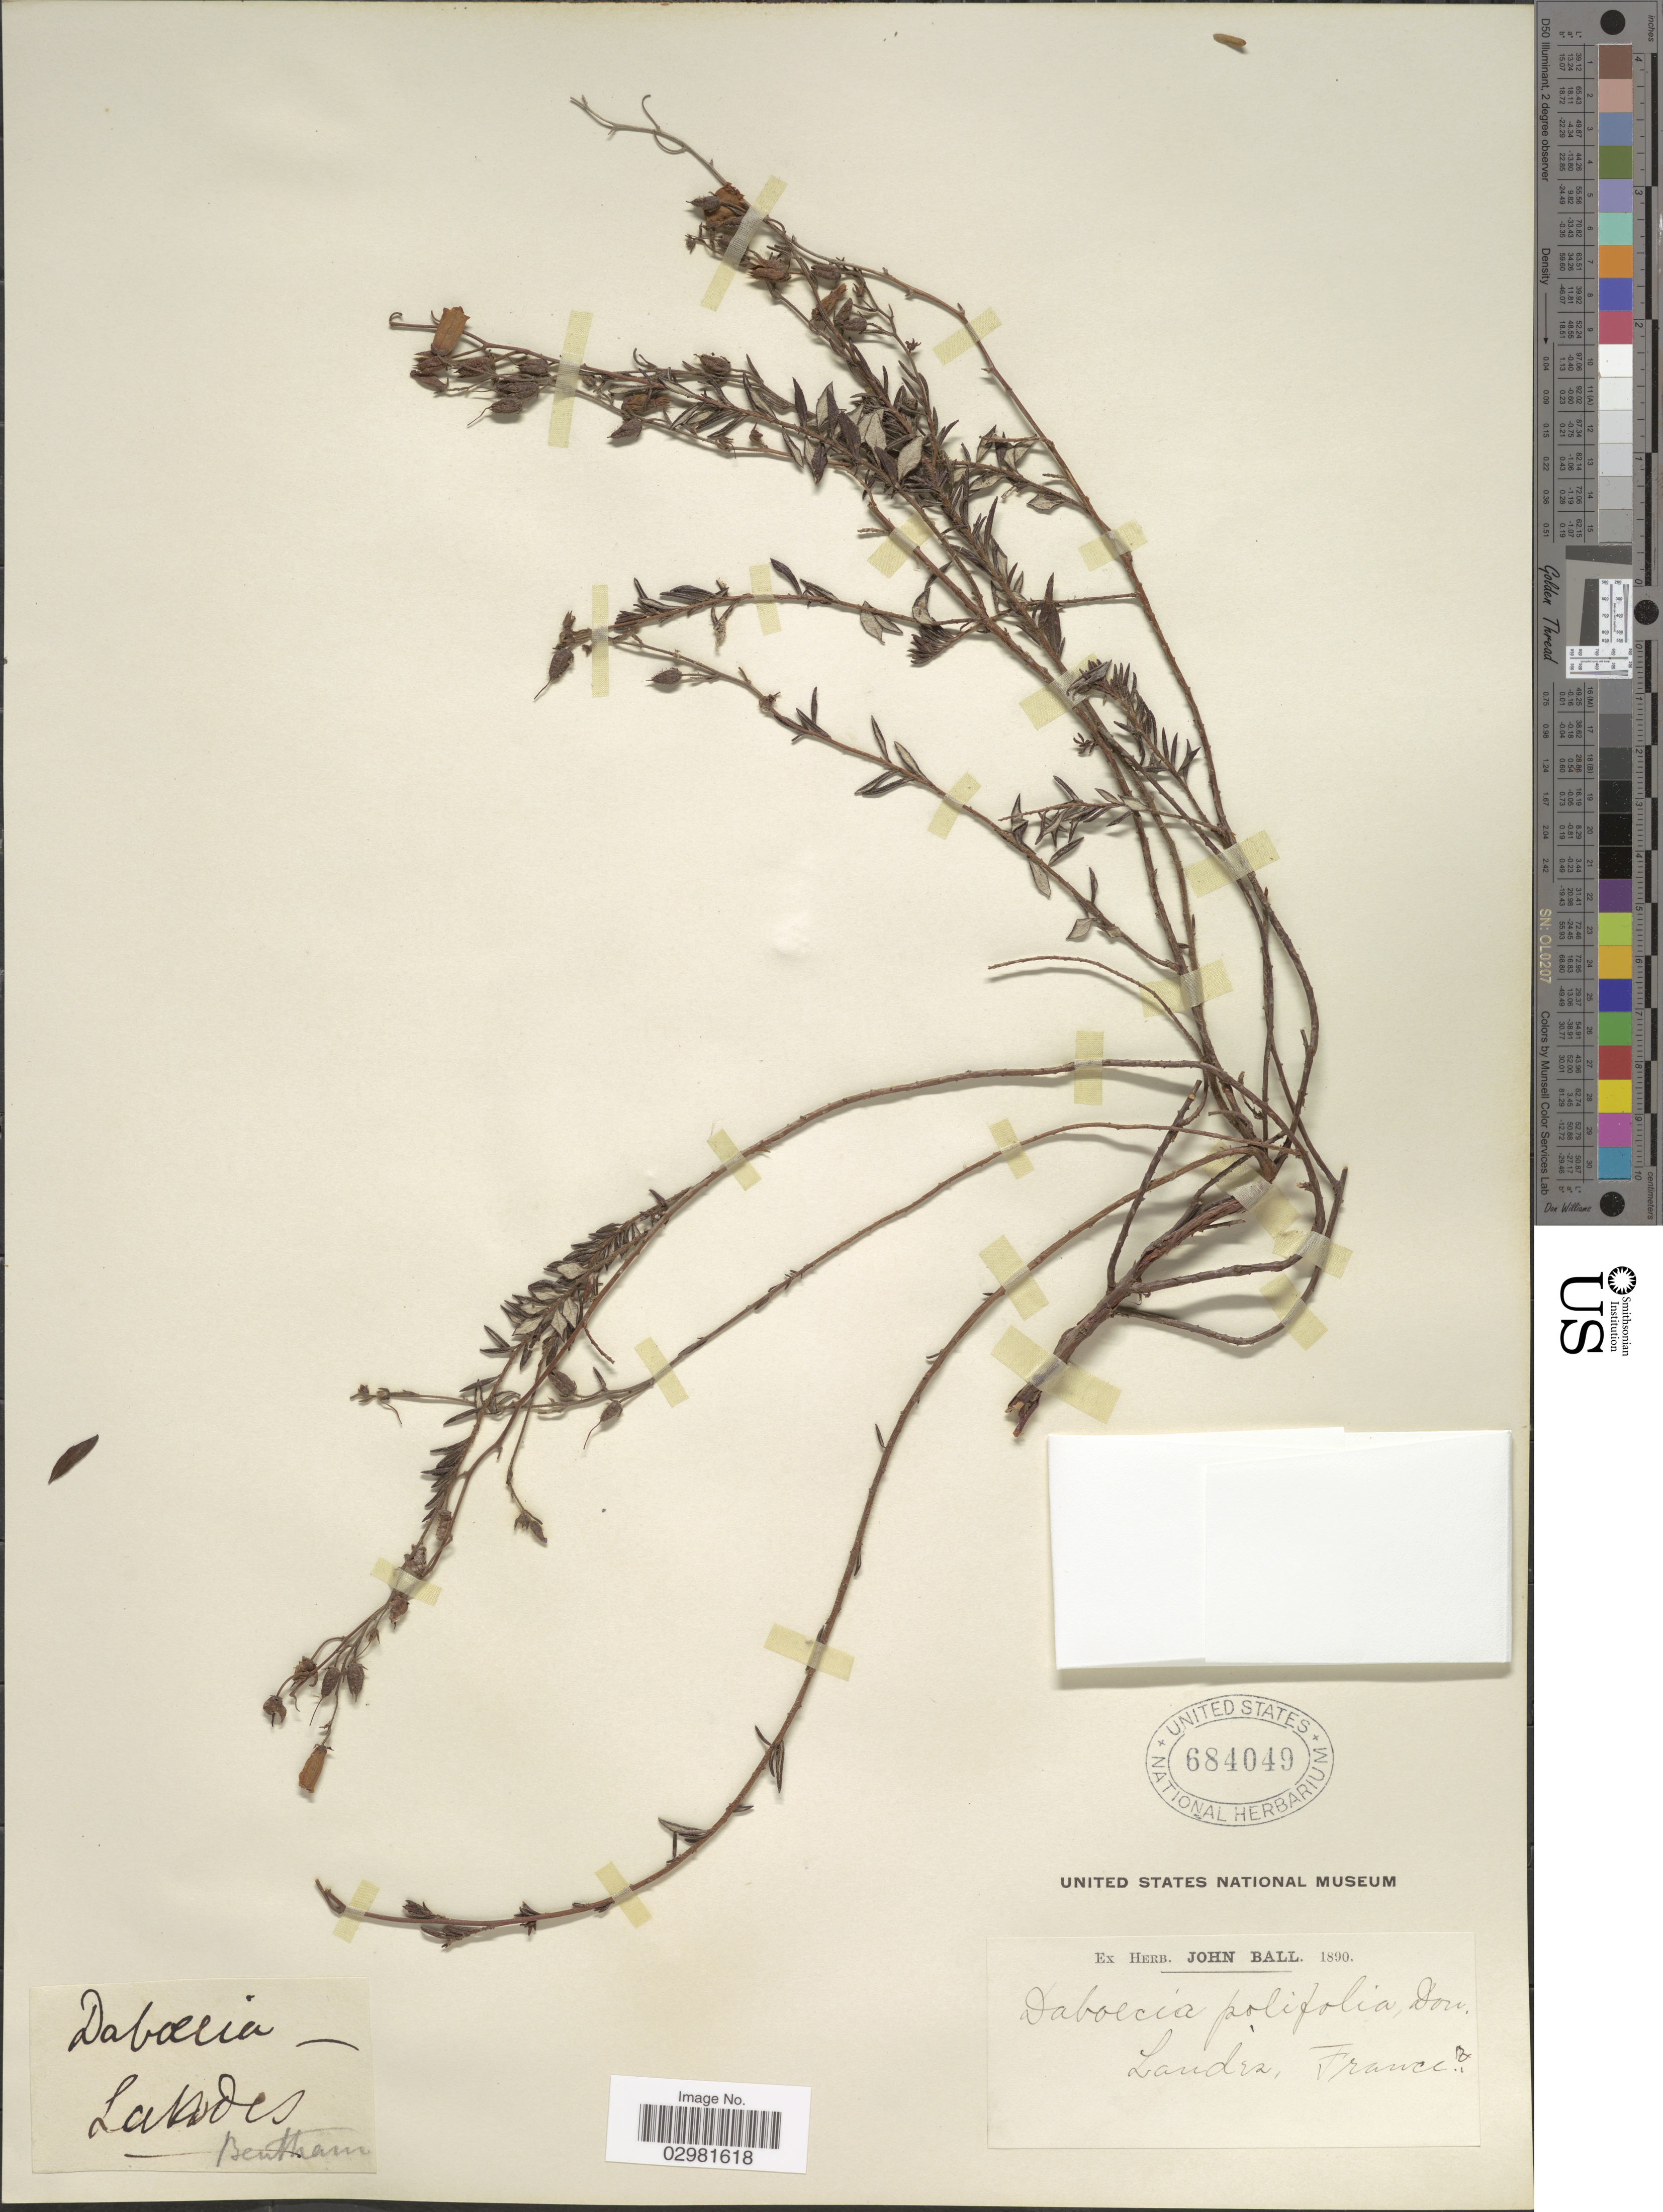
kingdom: Plantae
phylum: Tracheophyta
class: Magnoliopsida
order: Ericales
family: Ericaceae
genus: Daboecia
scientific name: Daboecia polifolia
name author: D. Don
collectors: ex herb. John Ball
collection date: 1890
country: France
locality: Landes.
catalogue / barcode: US 684049